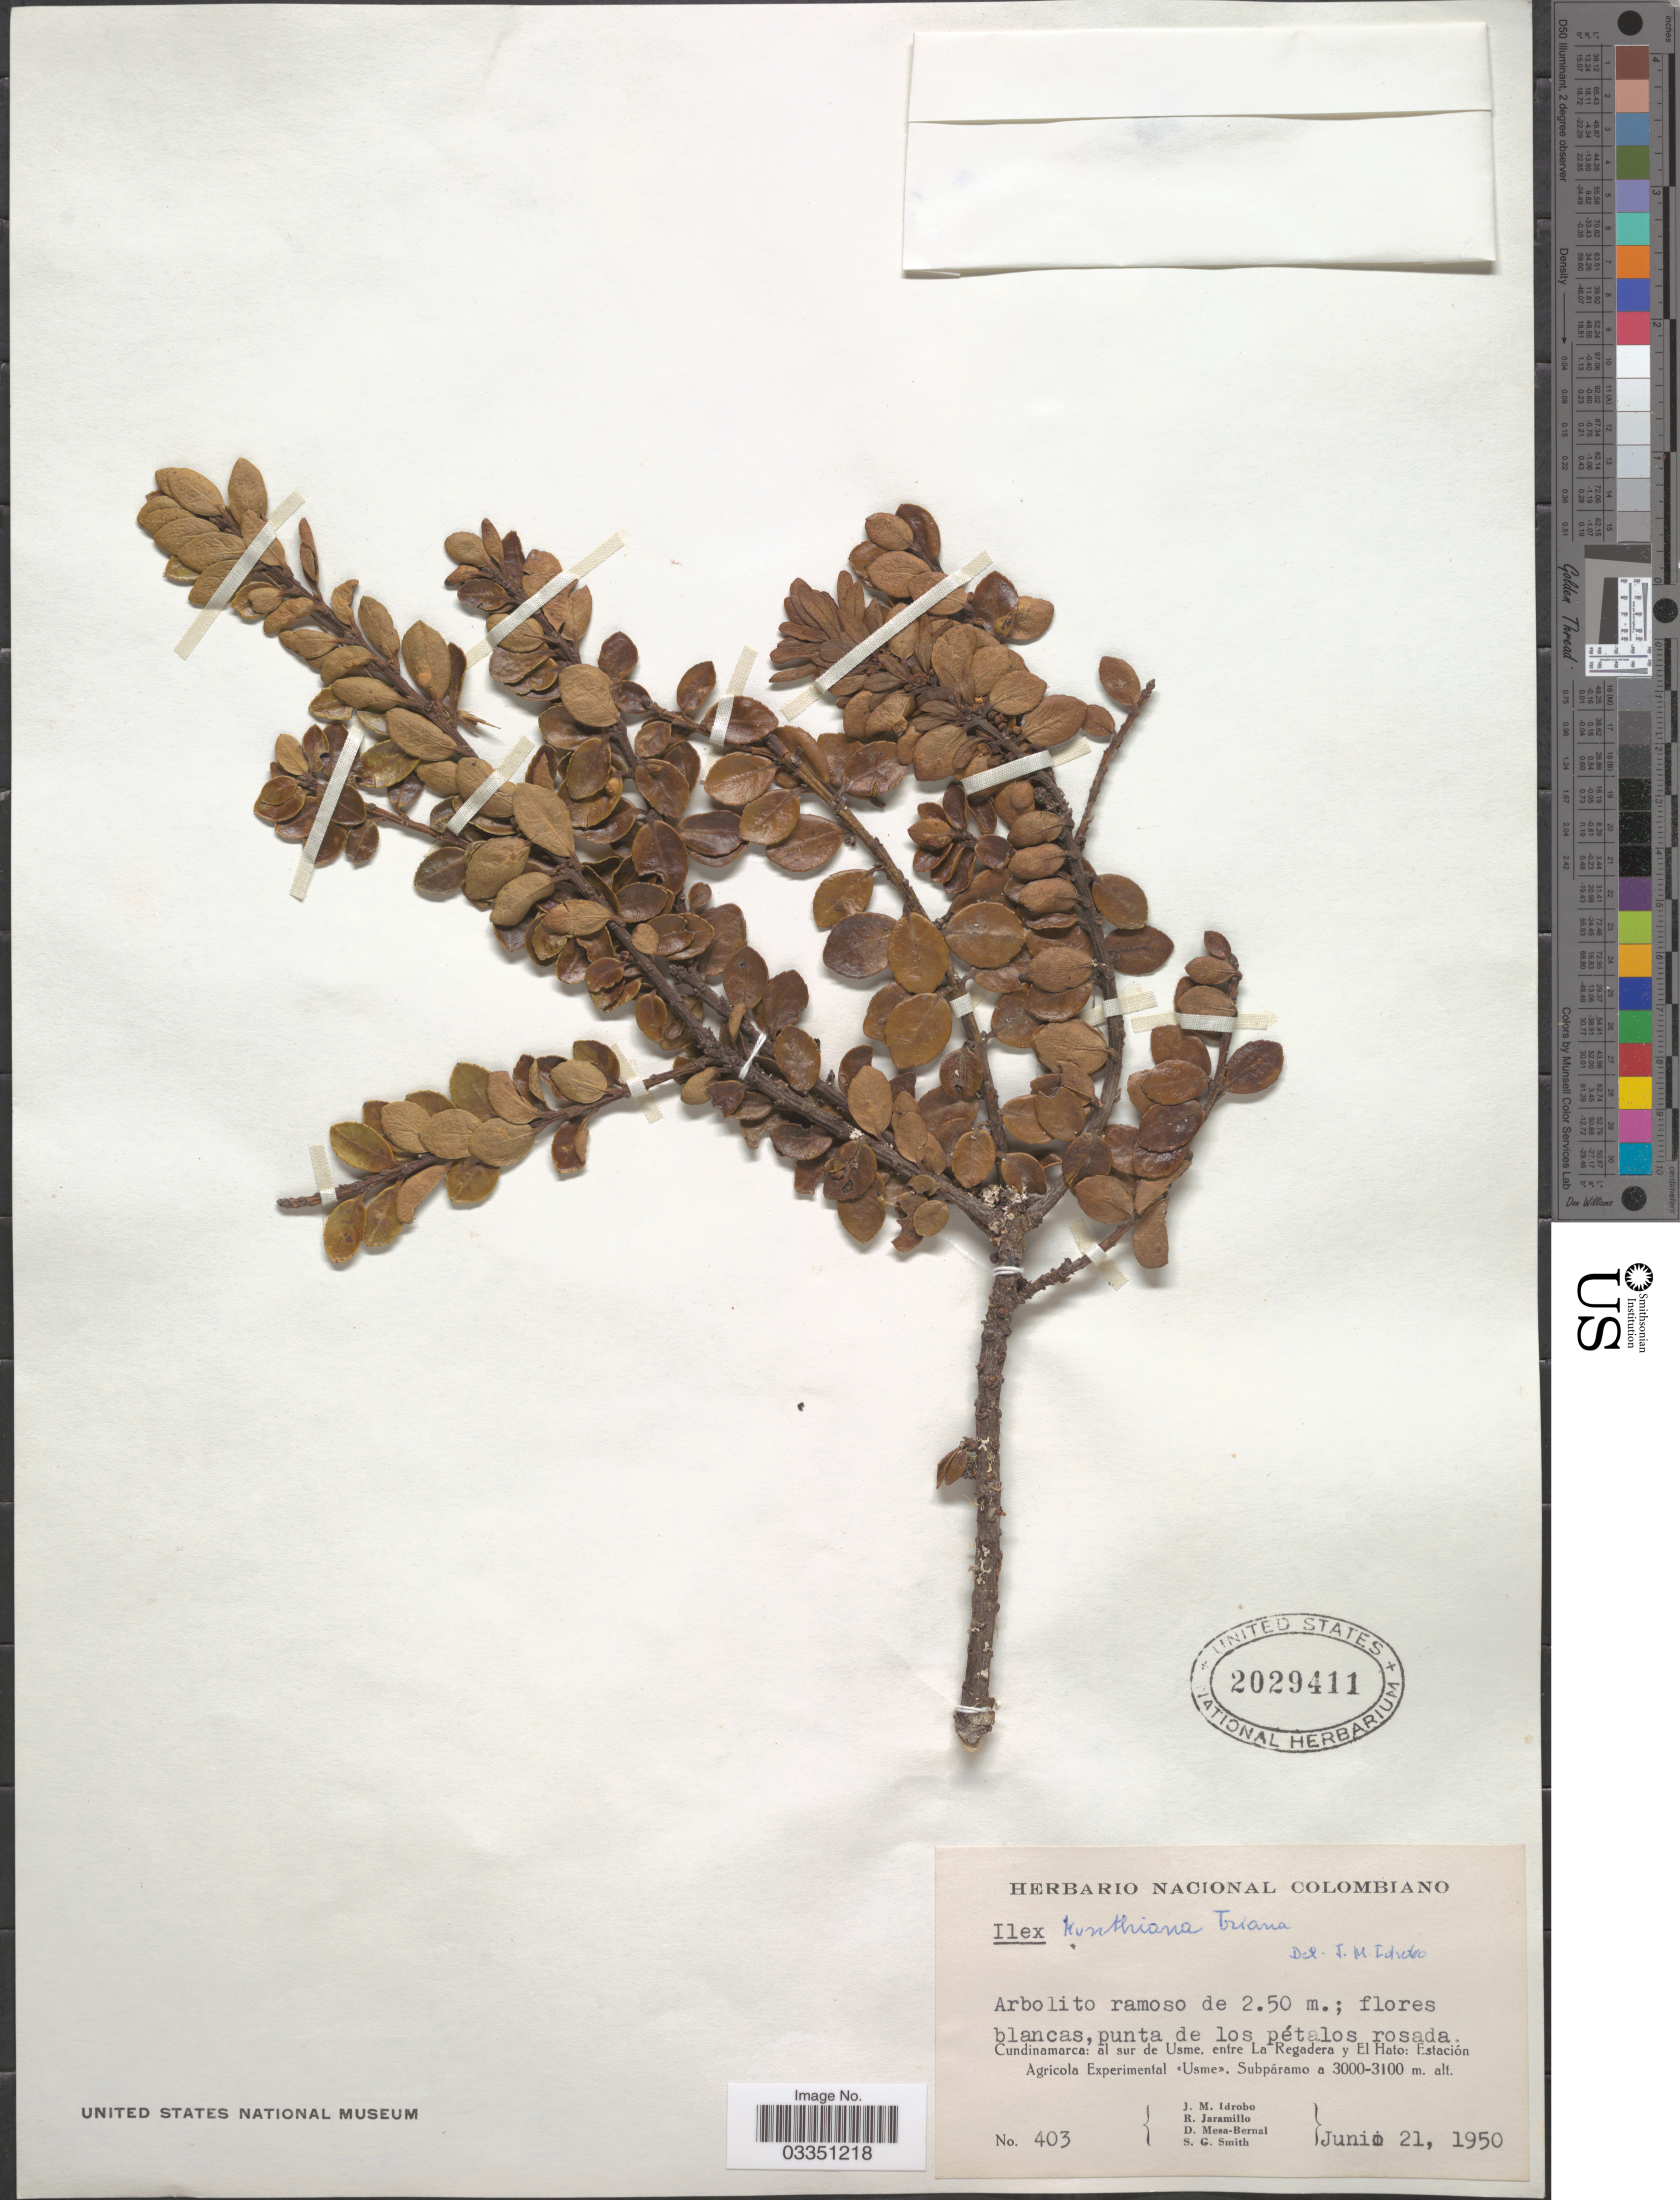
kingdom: Plantae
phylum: Tracheophyta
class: Magnoliopsida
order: Aquifoliales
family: Aquifoliaceae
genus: Ilex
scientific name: Ilex kunthiana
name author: Triana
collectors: J. M. Idrobo, R. Jaramillo, D. Mesa-Bernal & S. G. Smith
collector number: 403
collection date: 1950-06-21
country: Colombia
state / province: Cundinamarca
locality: Al sur de Usme, entre La Regadera y El Hato: Estación Agricola Experimental <Usme>.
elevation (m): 3000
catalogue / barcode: US 2029411